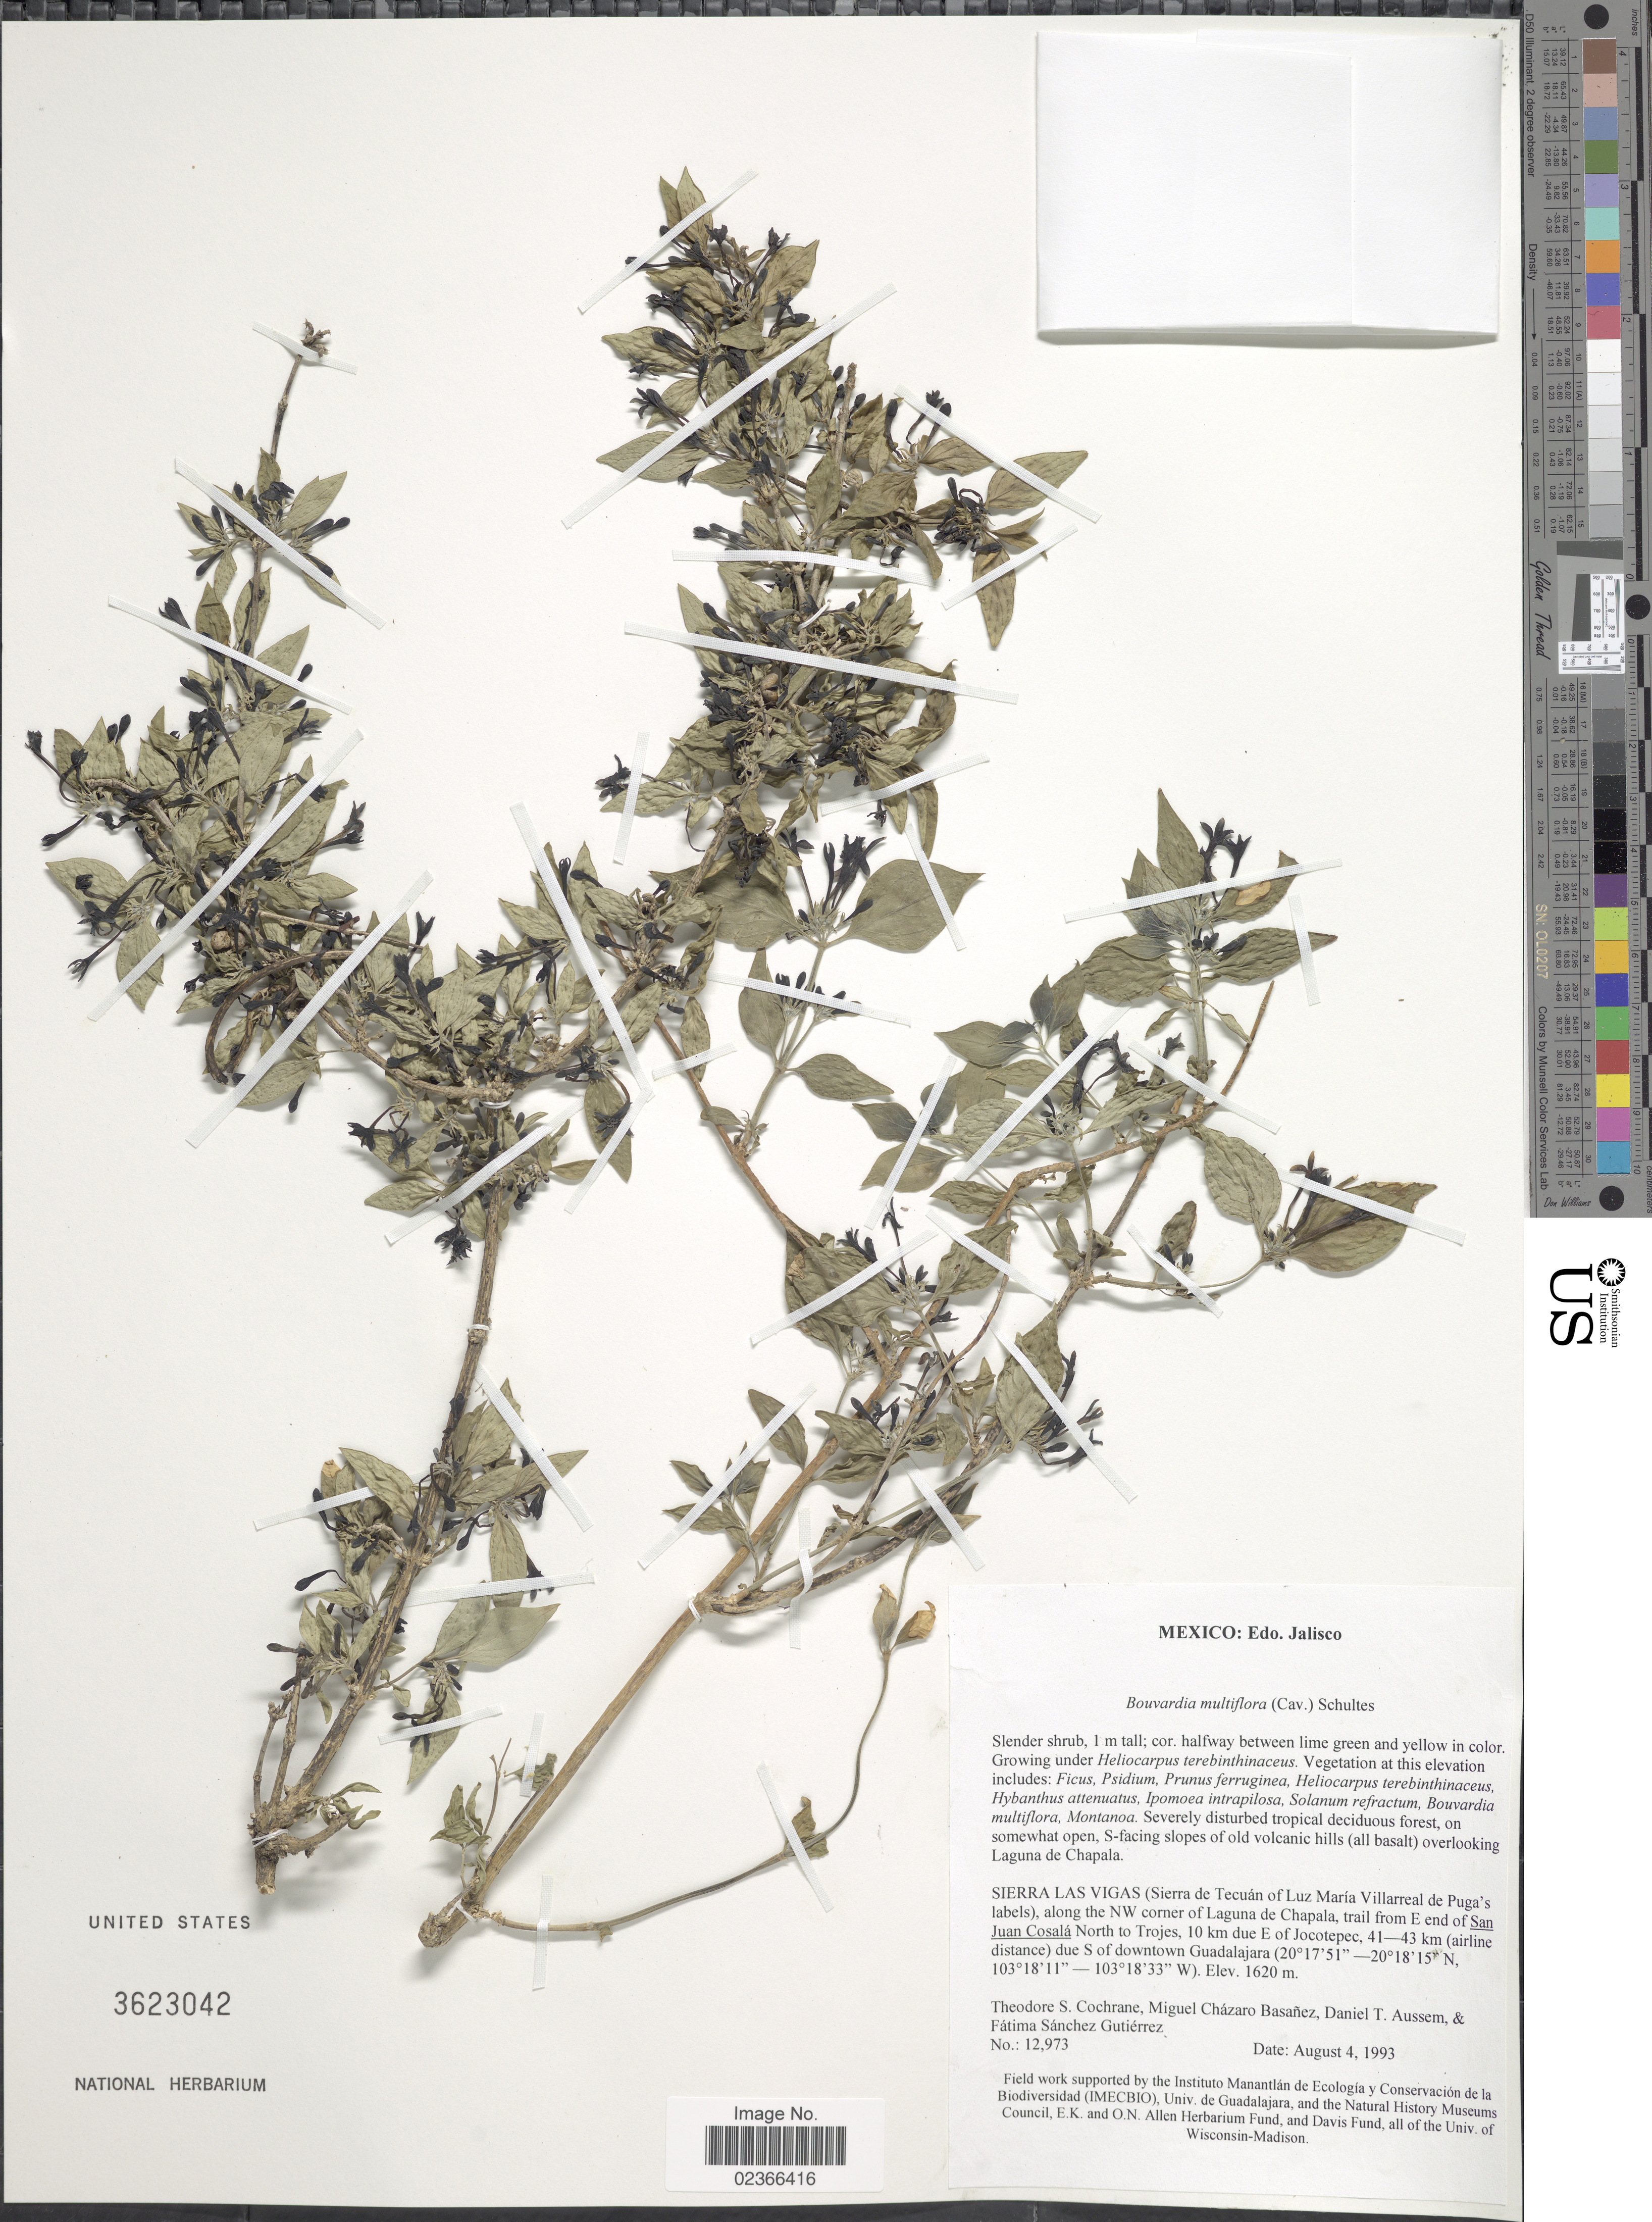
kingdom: Plantae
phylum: Tracheophyta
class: Magnoliopsida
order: Gentianales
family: Rubiaceae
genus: Bouvardia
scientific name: Bouvardia multiflora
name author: (Cav.) Schult.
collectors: T. S. Cochrane, M. Cházaro Basáñoez, D. Aussem & F. Sanchez Gutierrez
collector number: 12973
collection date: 1993-08-04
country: Mexico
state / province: Jalisco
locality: Sierra Las Vigas (Sierra de Tecuan of Luz Maria Villarreal de Puga's labels), along the NW corner of Laguna de Chapala, trail from E end of San Juan Cosala North to Trojes, 10 km due E of Jocotepec, 41-43 km (airline distance) due S of downtown Guadaljara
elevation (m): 1620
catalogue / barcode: US 3623042